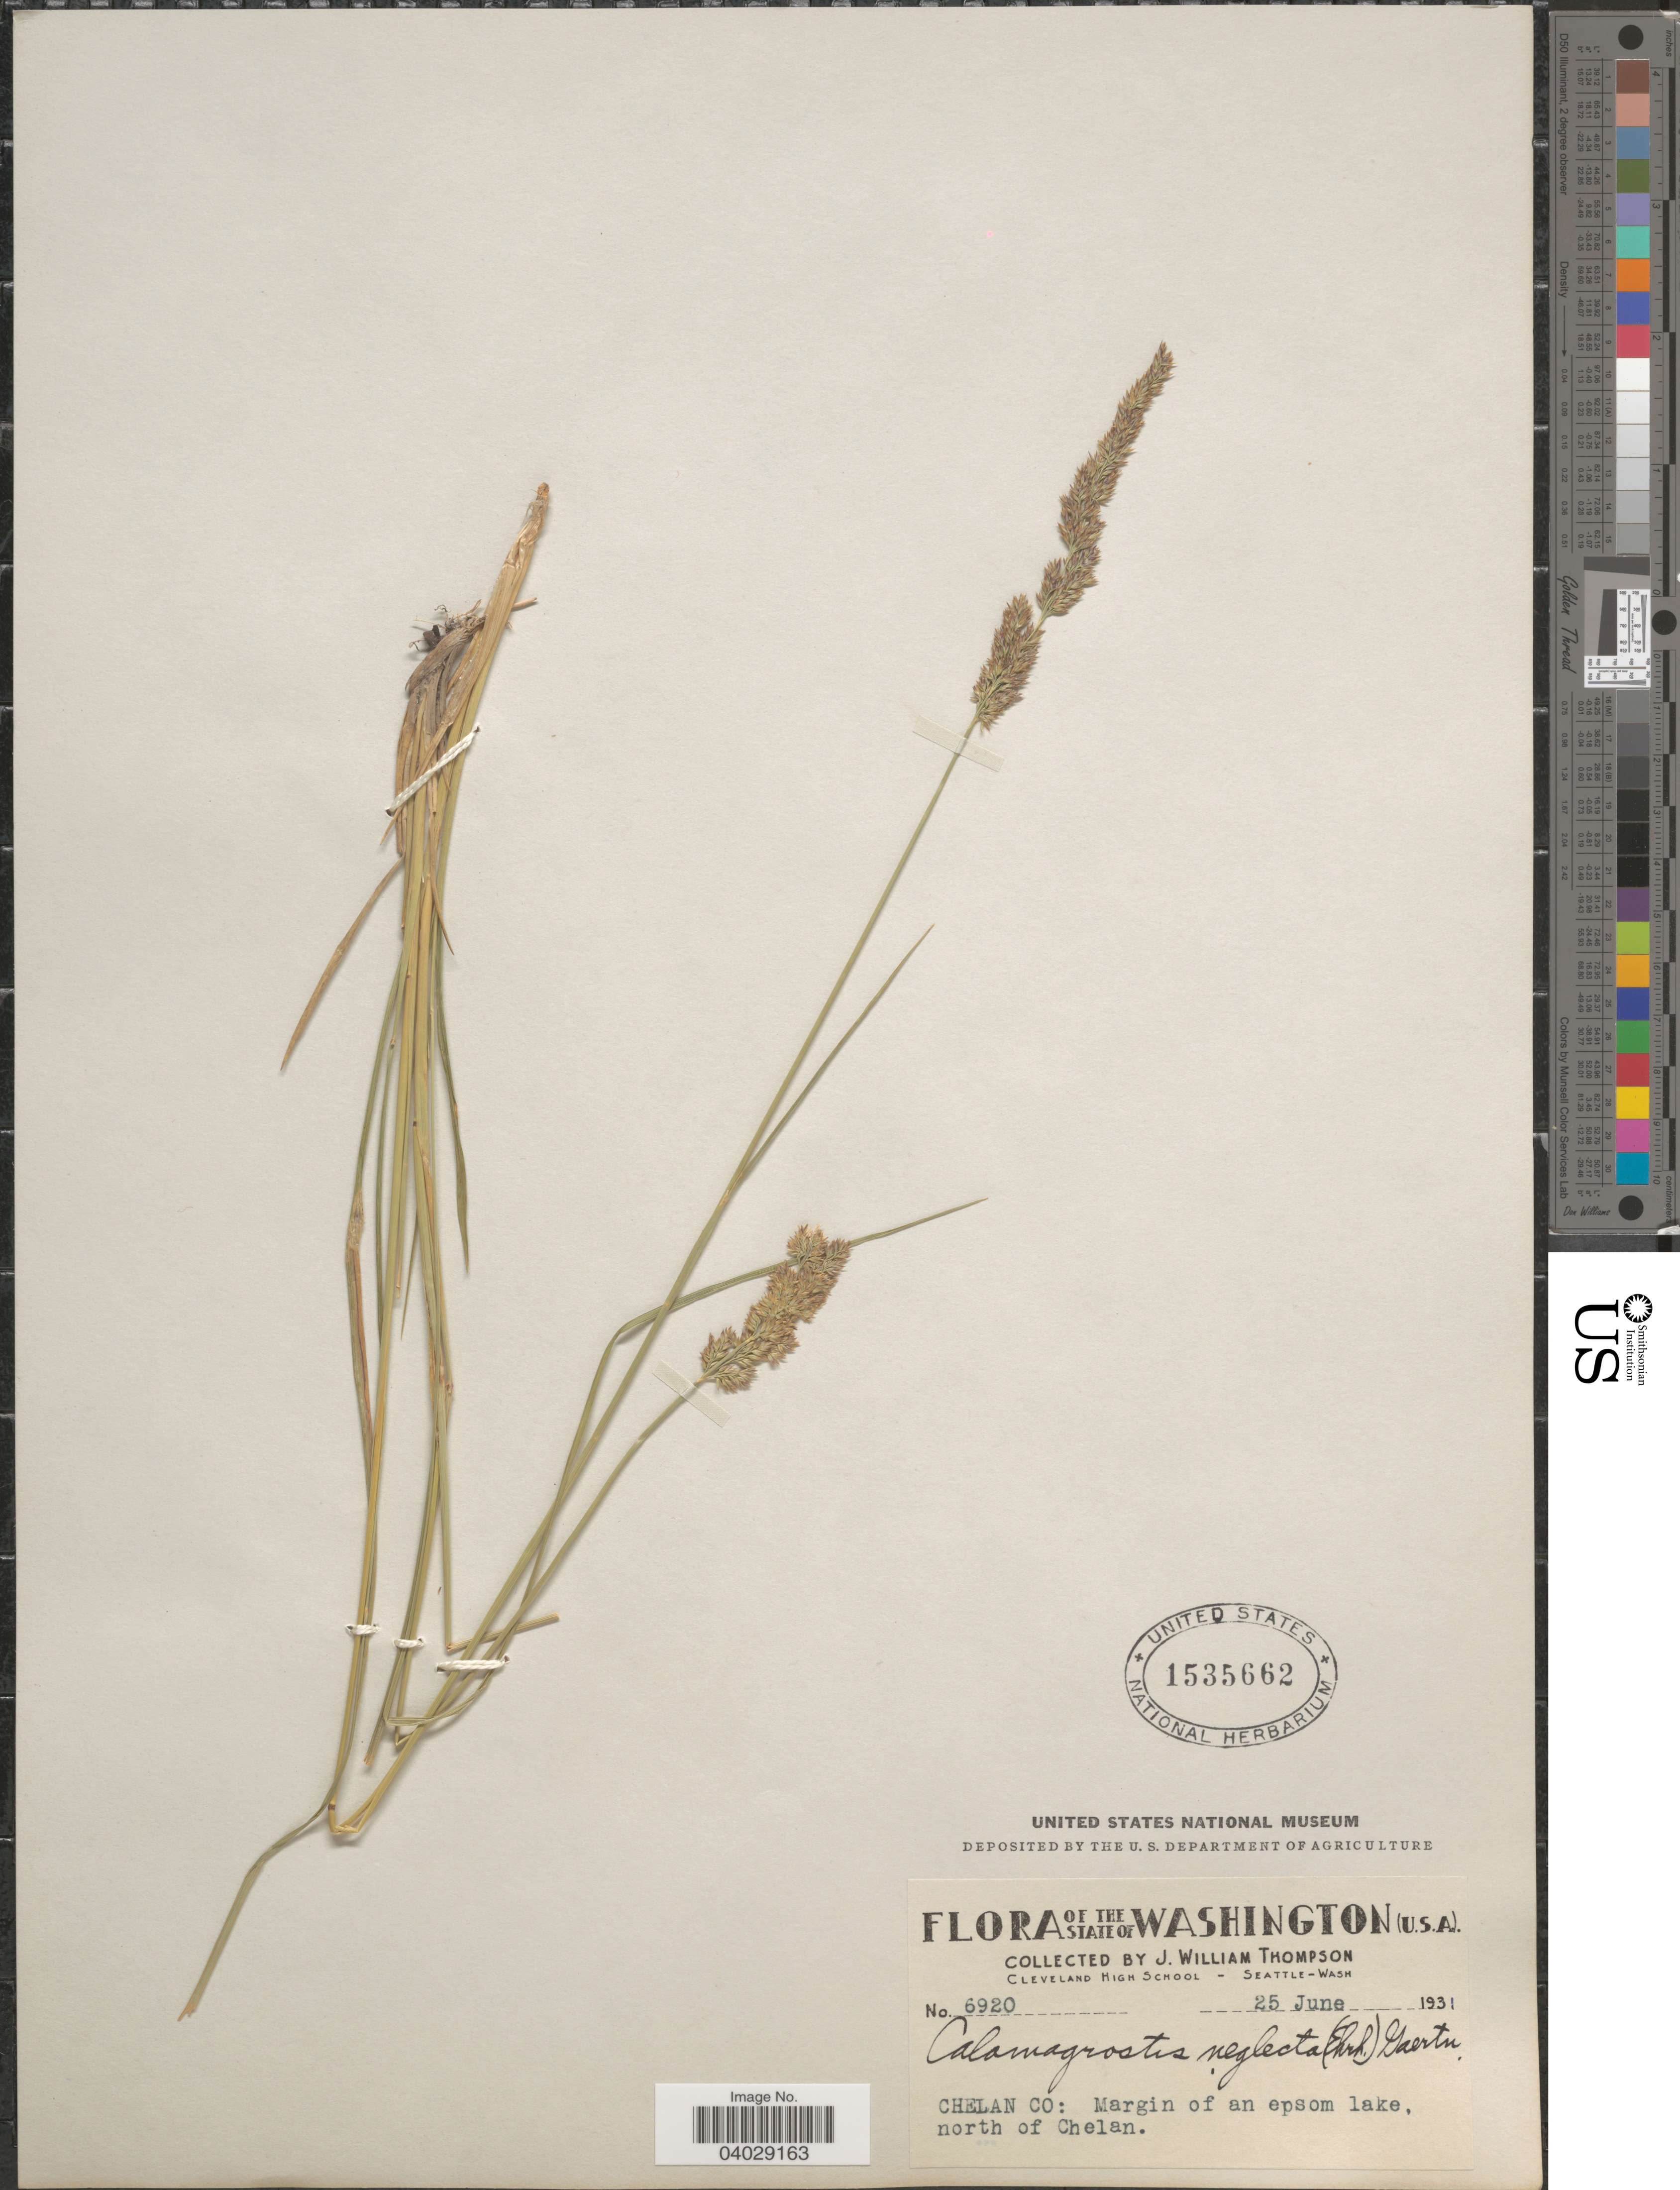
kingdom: Plantae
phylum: Tracheophyta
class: Liliopsida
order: Poales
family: Poaceae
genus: Calamagrostis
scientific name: Calamagrostis neglecta (Ehrh.) Gaertner et al.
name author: (Ehrhart) G. Gaertn. et al.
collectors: J. W. Thompson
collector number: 6920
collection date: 1931-06-25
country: United States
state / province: Washington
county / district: Chelan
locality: Chelan Co: Margin of an epsom lake, north of Chelan.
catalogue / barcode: US 1535662